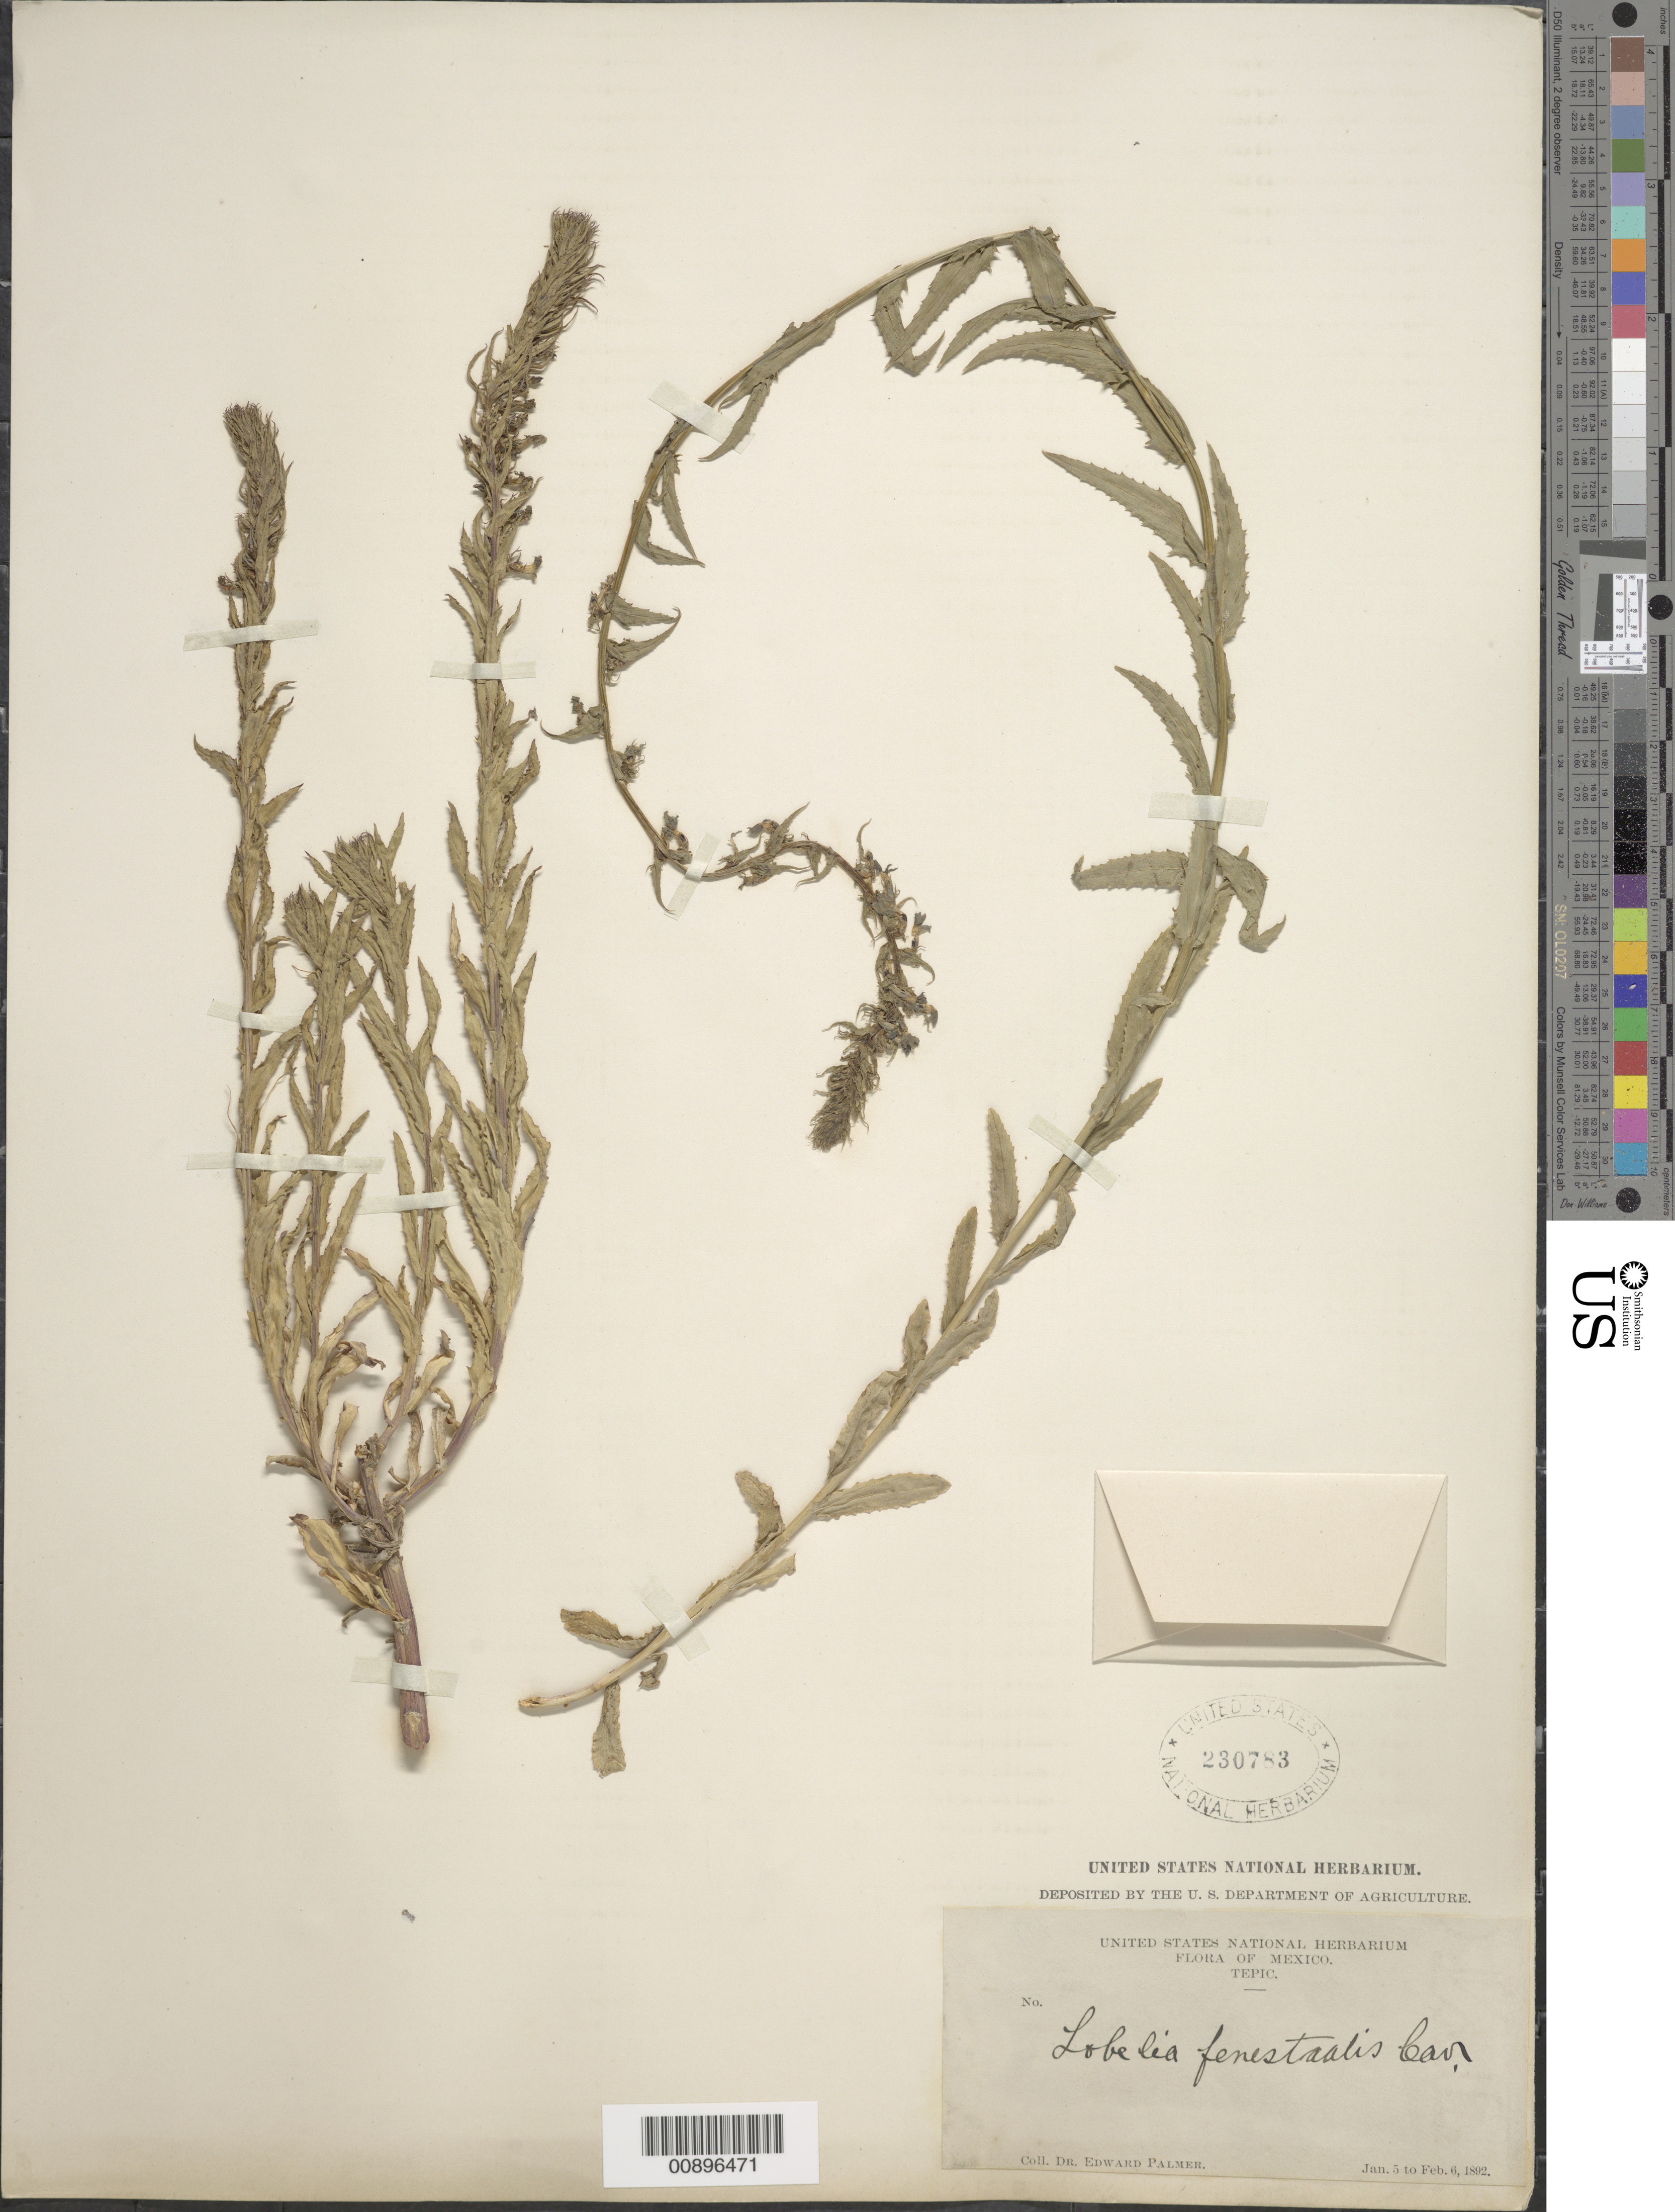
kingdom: Plantae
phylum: Tracheophyta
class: Magnoliopsida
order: Asterales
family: Campanulaceae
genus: Lobelia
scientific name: Lobelia fenestralis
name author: Cav.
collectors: E. Palmer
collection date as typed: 05 Jan 1892 to 06 Feb 1892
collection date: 1892-01-05/1892-02-06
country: Mexico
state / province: Nayarit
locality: Tepic, Nayarit.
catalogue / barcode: US 230783